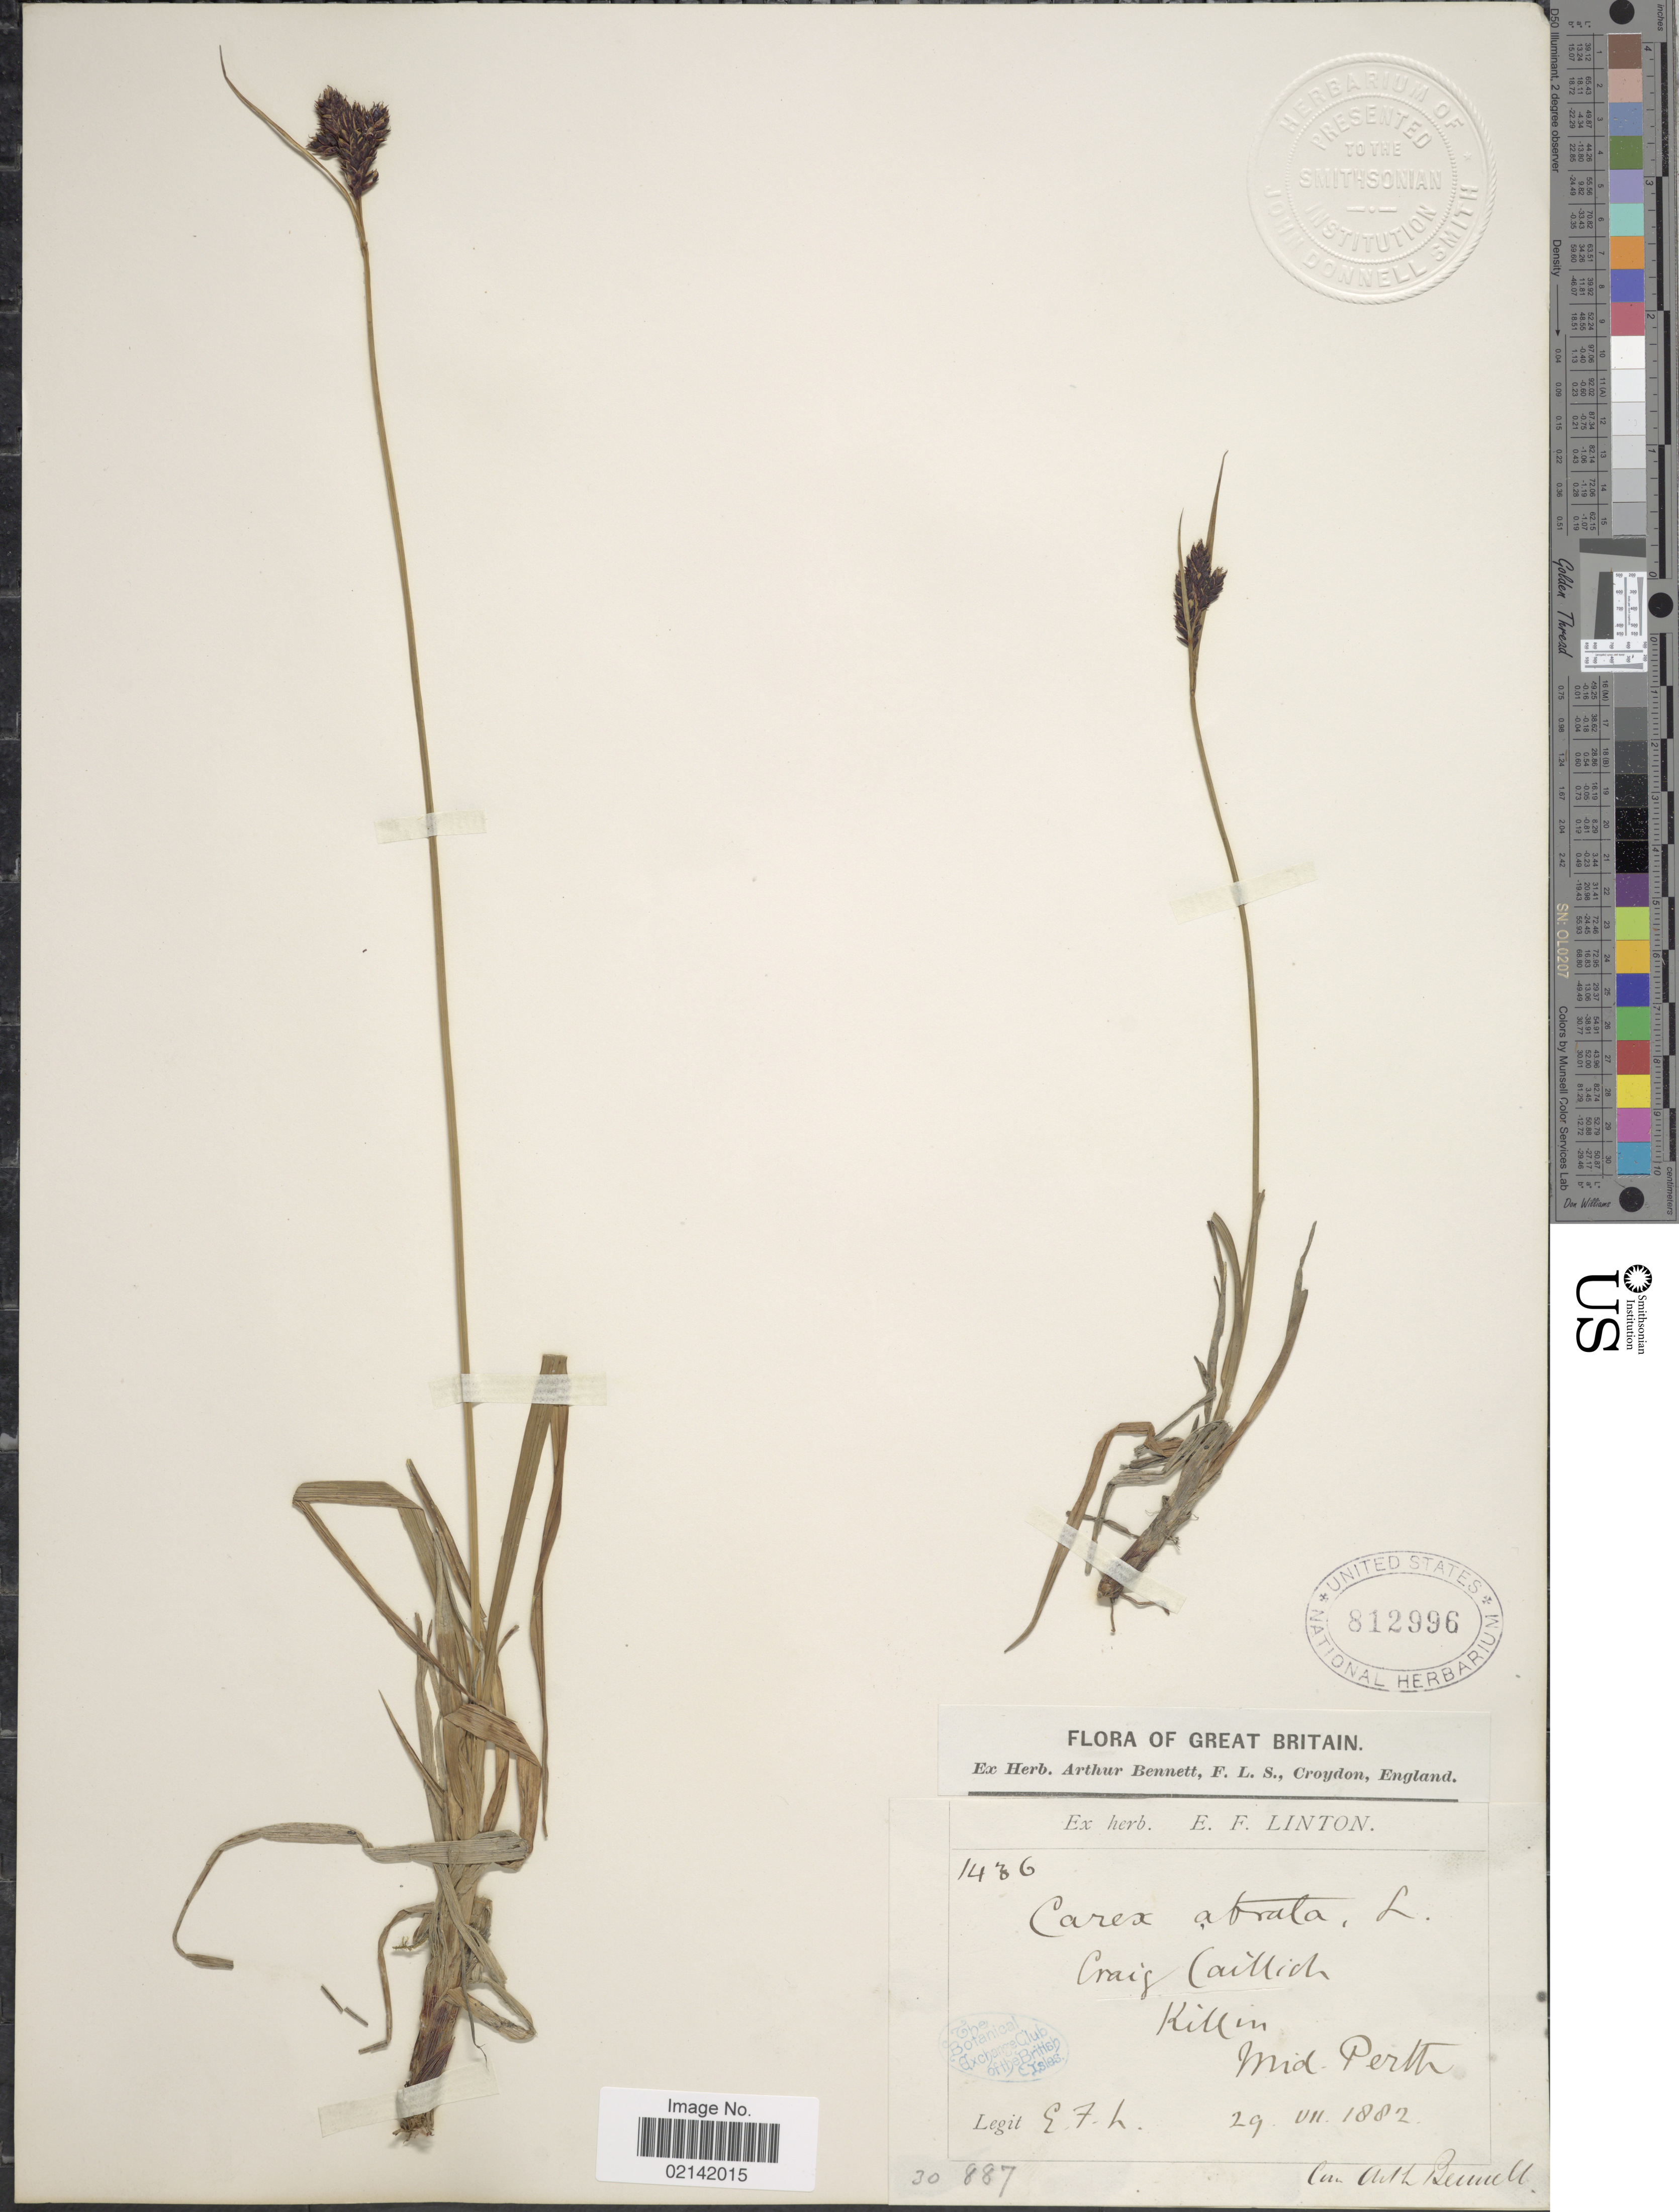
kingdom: Plantae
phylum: Tracheophyta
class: Liliopsida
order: Poales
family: Cyperaceae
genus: Carex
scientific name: Carex atrata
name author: L.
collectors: E. Linton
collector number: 1436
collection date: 1882-07-29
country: United Kingdom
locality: Craig Caillich, Killin, Mid. Perth, Great Britain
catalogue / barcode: US 812996